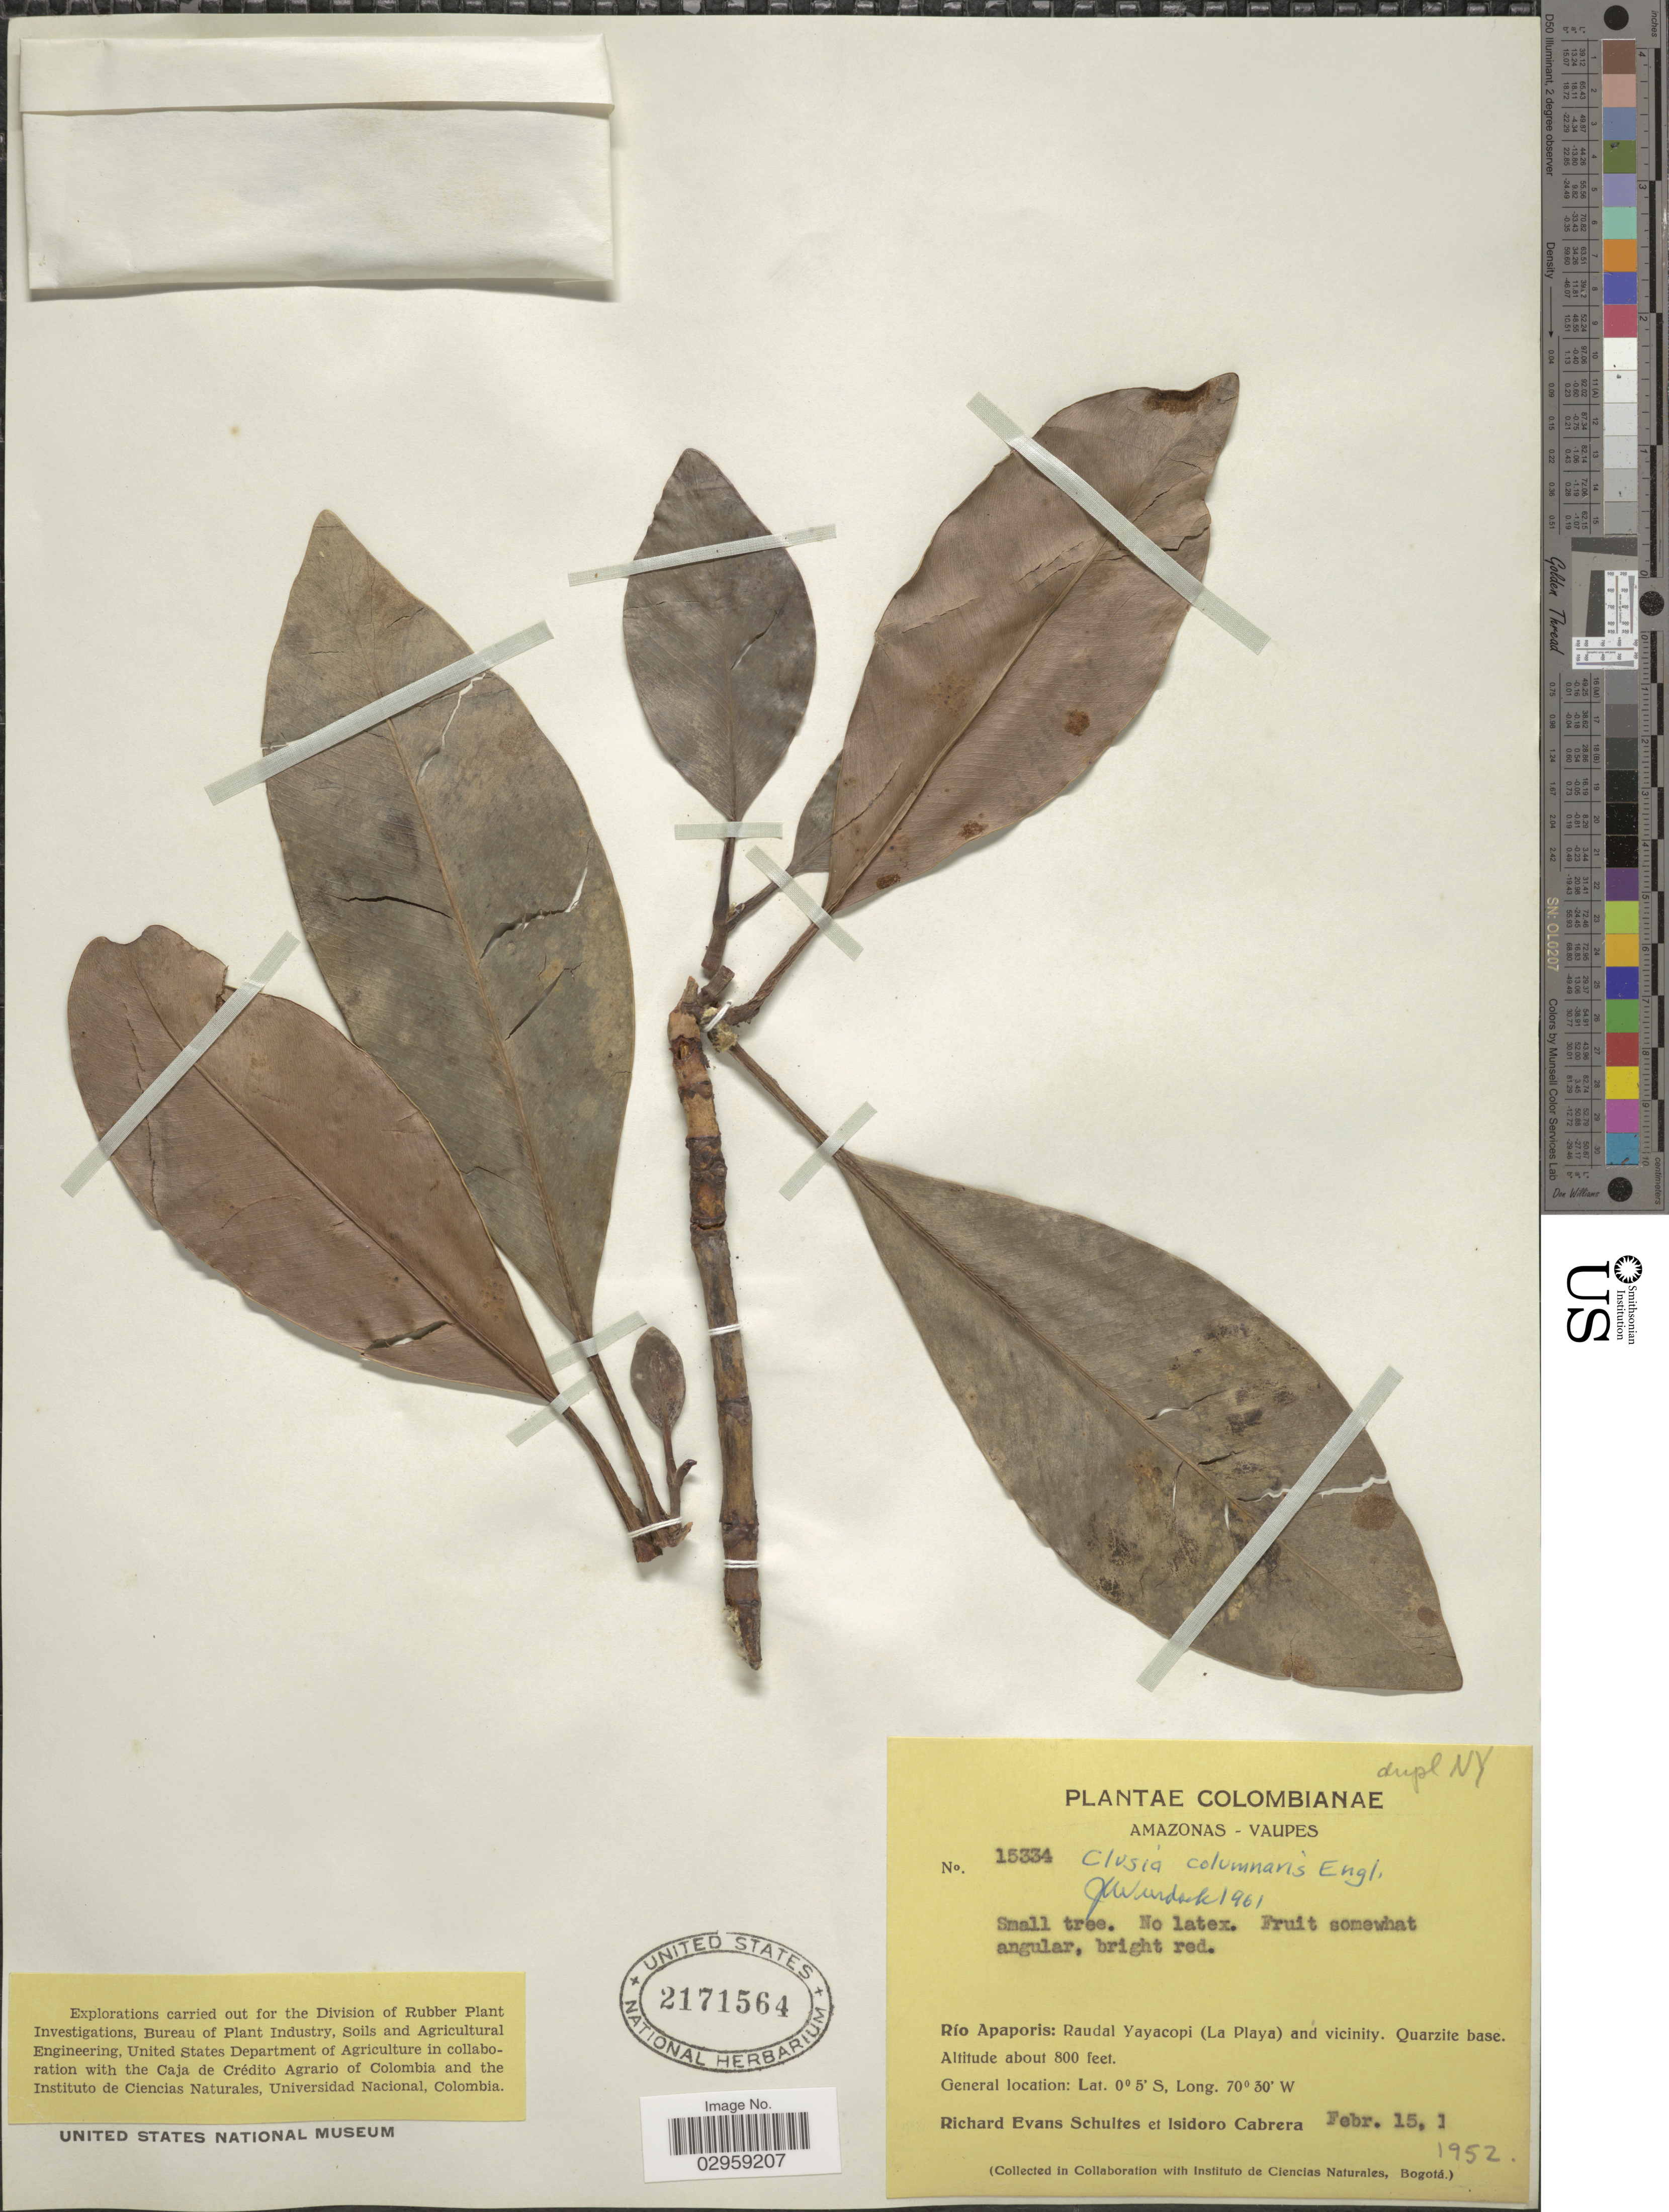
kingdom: Plantae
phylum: Tracheophyta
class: Magnoliopsida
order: Malpighiales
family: Clusiaceae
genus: Clusia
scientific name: Clusia columnaris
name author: Engl.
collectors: R. E. Schultes & I. Cabrera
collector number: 15334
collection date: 1952-02-15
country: Colombia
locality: Amazonas-Vaupés. Río Apaporis, Raudal Yayacopi (La Playa) and vicinity. Quarzite base.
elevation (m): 244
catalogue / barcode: US 2171564